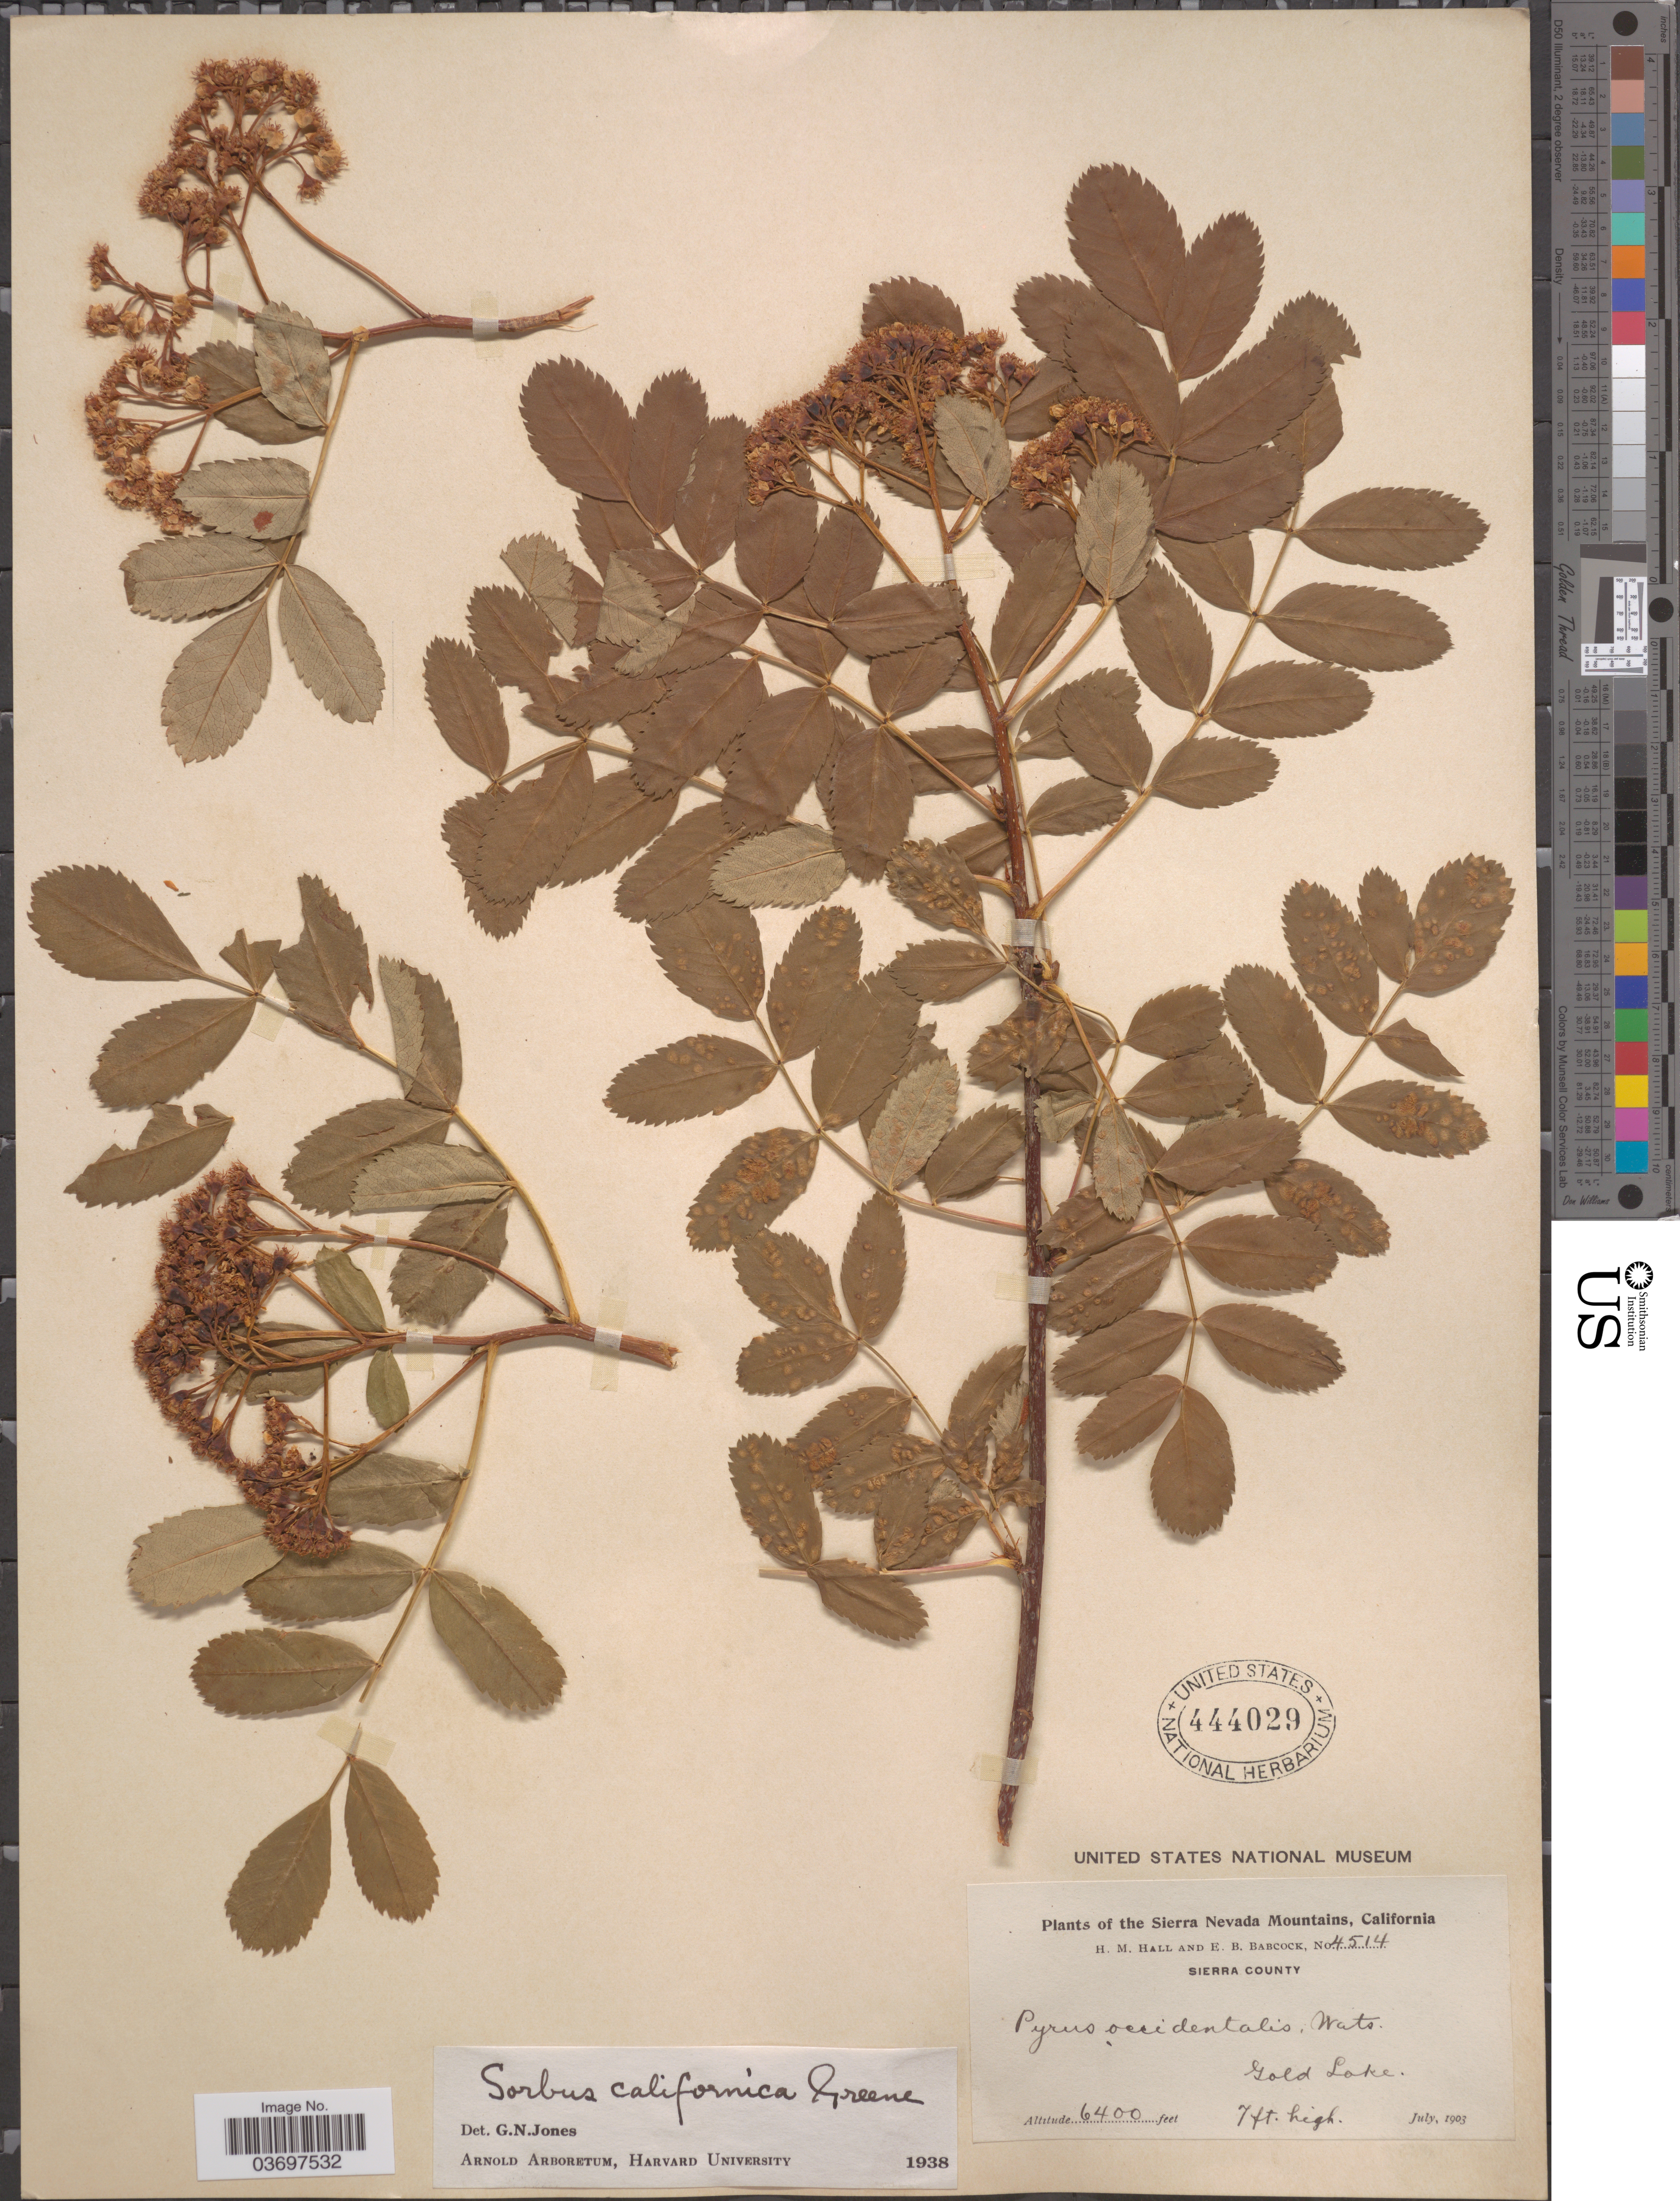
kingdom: Plantae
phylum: Tracheophyta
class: Magnoliopsida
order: Rosales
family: Rosaceae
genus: Sorbus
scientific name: Sorbus californica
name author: Greene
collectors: H. M. Hall & E. B. Babcock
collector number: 4514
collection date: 1903-07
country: United States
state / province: California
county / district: Sierra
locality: The Sierra Nevada Mountains. Sierra County. Gold Lake.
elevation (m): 1951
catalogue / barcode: US 444029